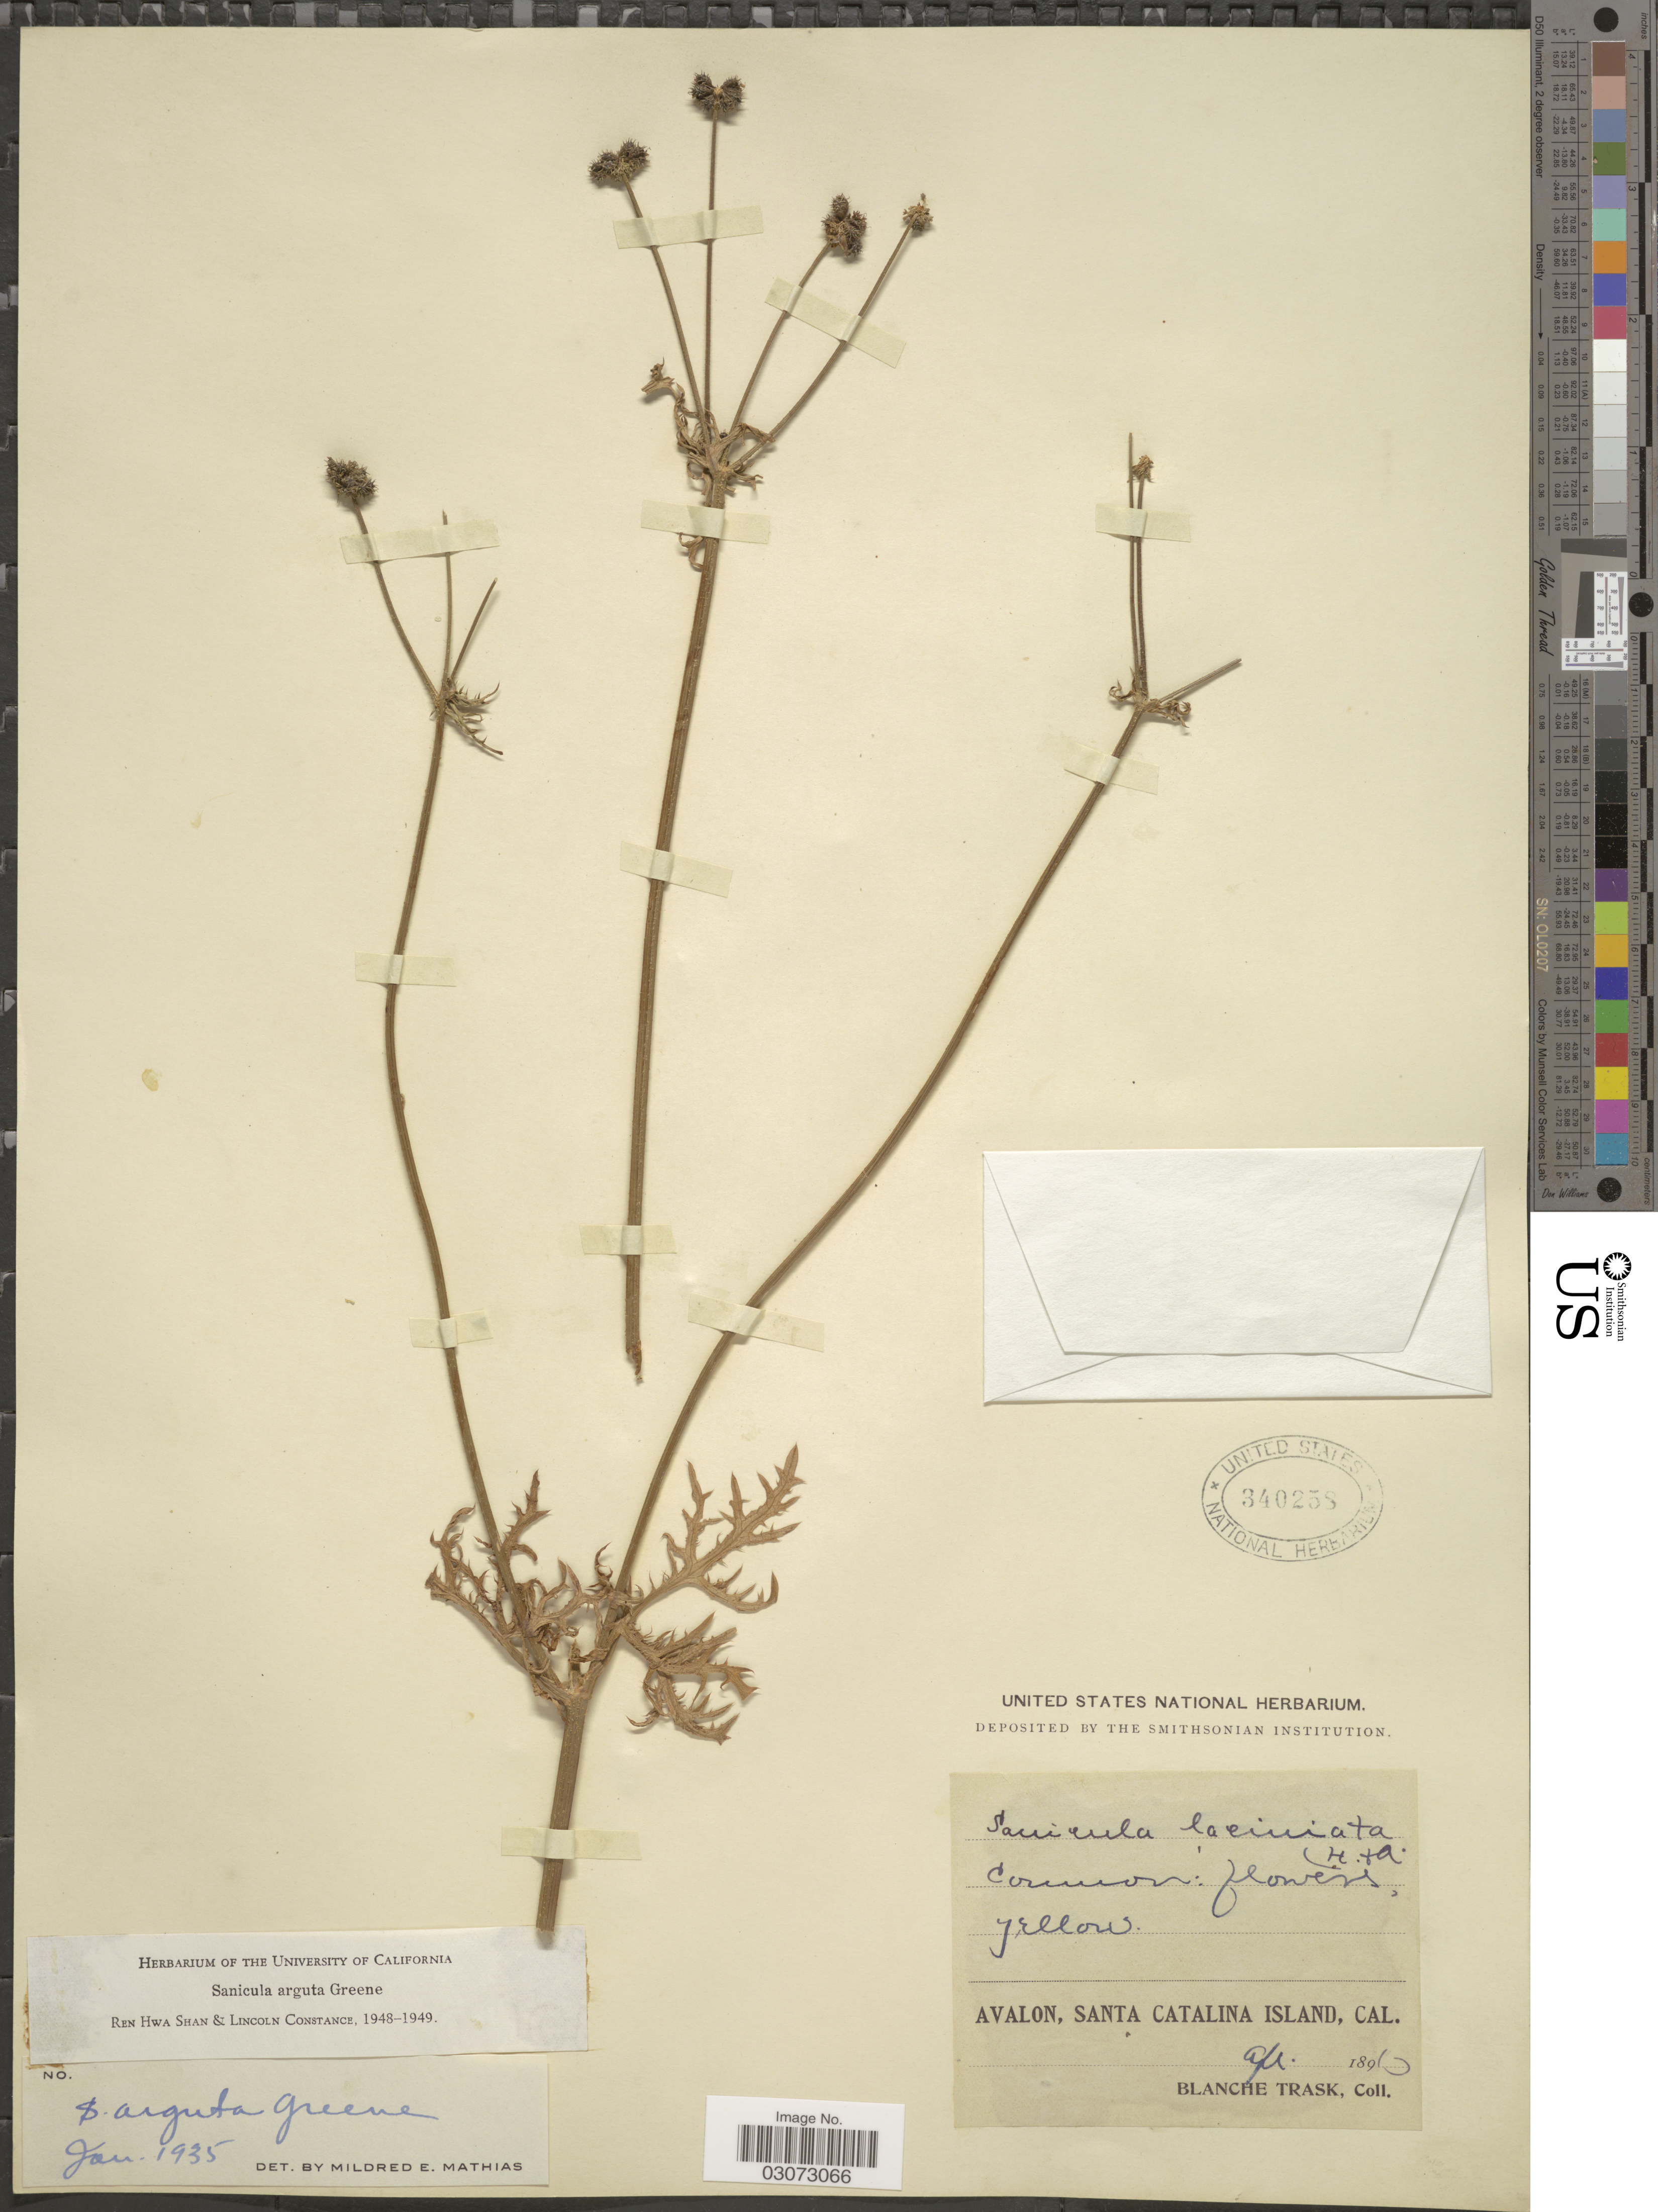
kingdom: Plantae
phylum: Tracheophyta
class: Magnoliopsida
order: Apiales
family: Apiaceae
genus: Sanicula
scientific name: Sanicula arguta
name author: Greene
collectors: B. Trask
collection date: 1890-04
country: United States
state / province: California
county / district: Los Angeles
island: Santa Catalina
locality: Avalon, Santa Catalina Island, Cal.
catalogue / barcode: US 340258